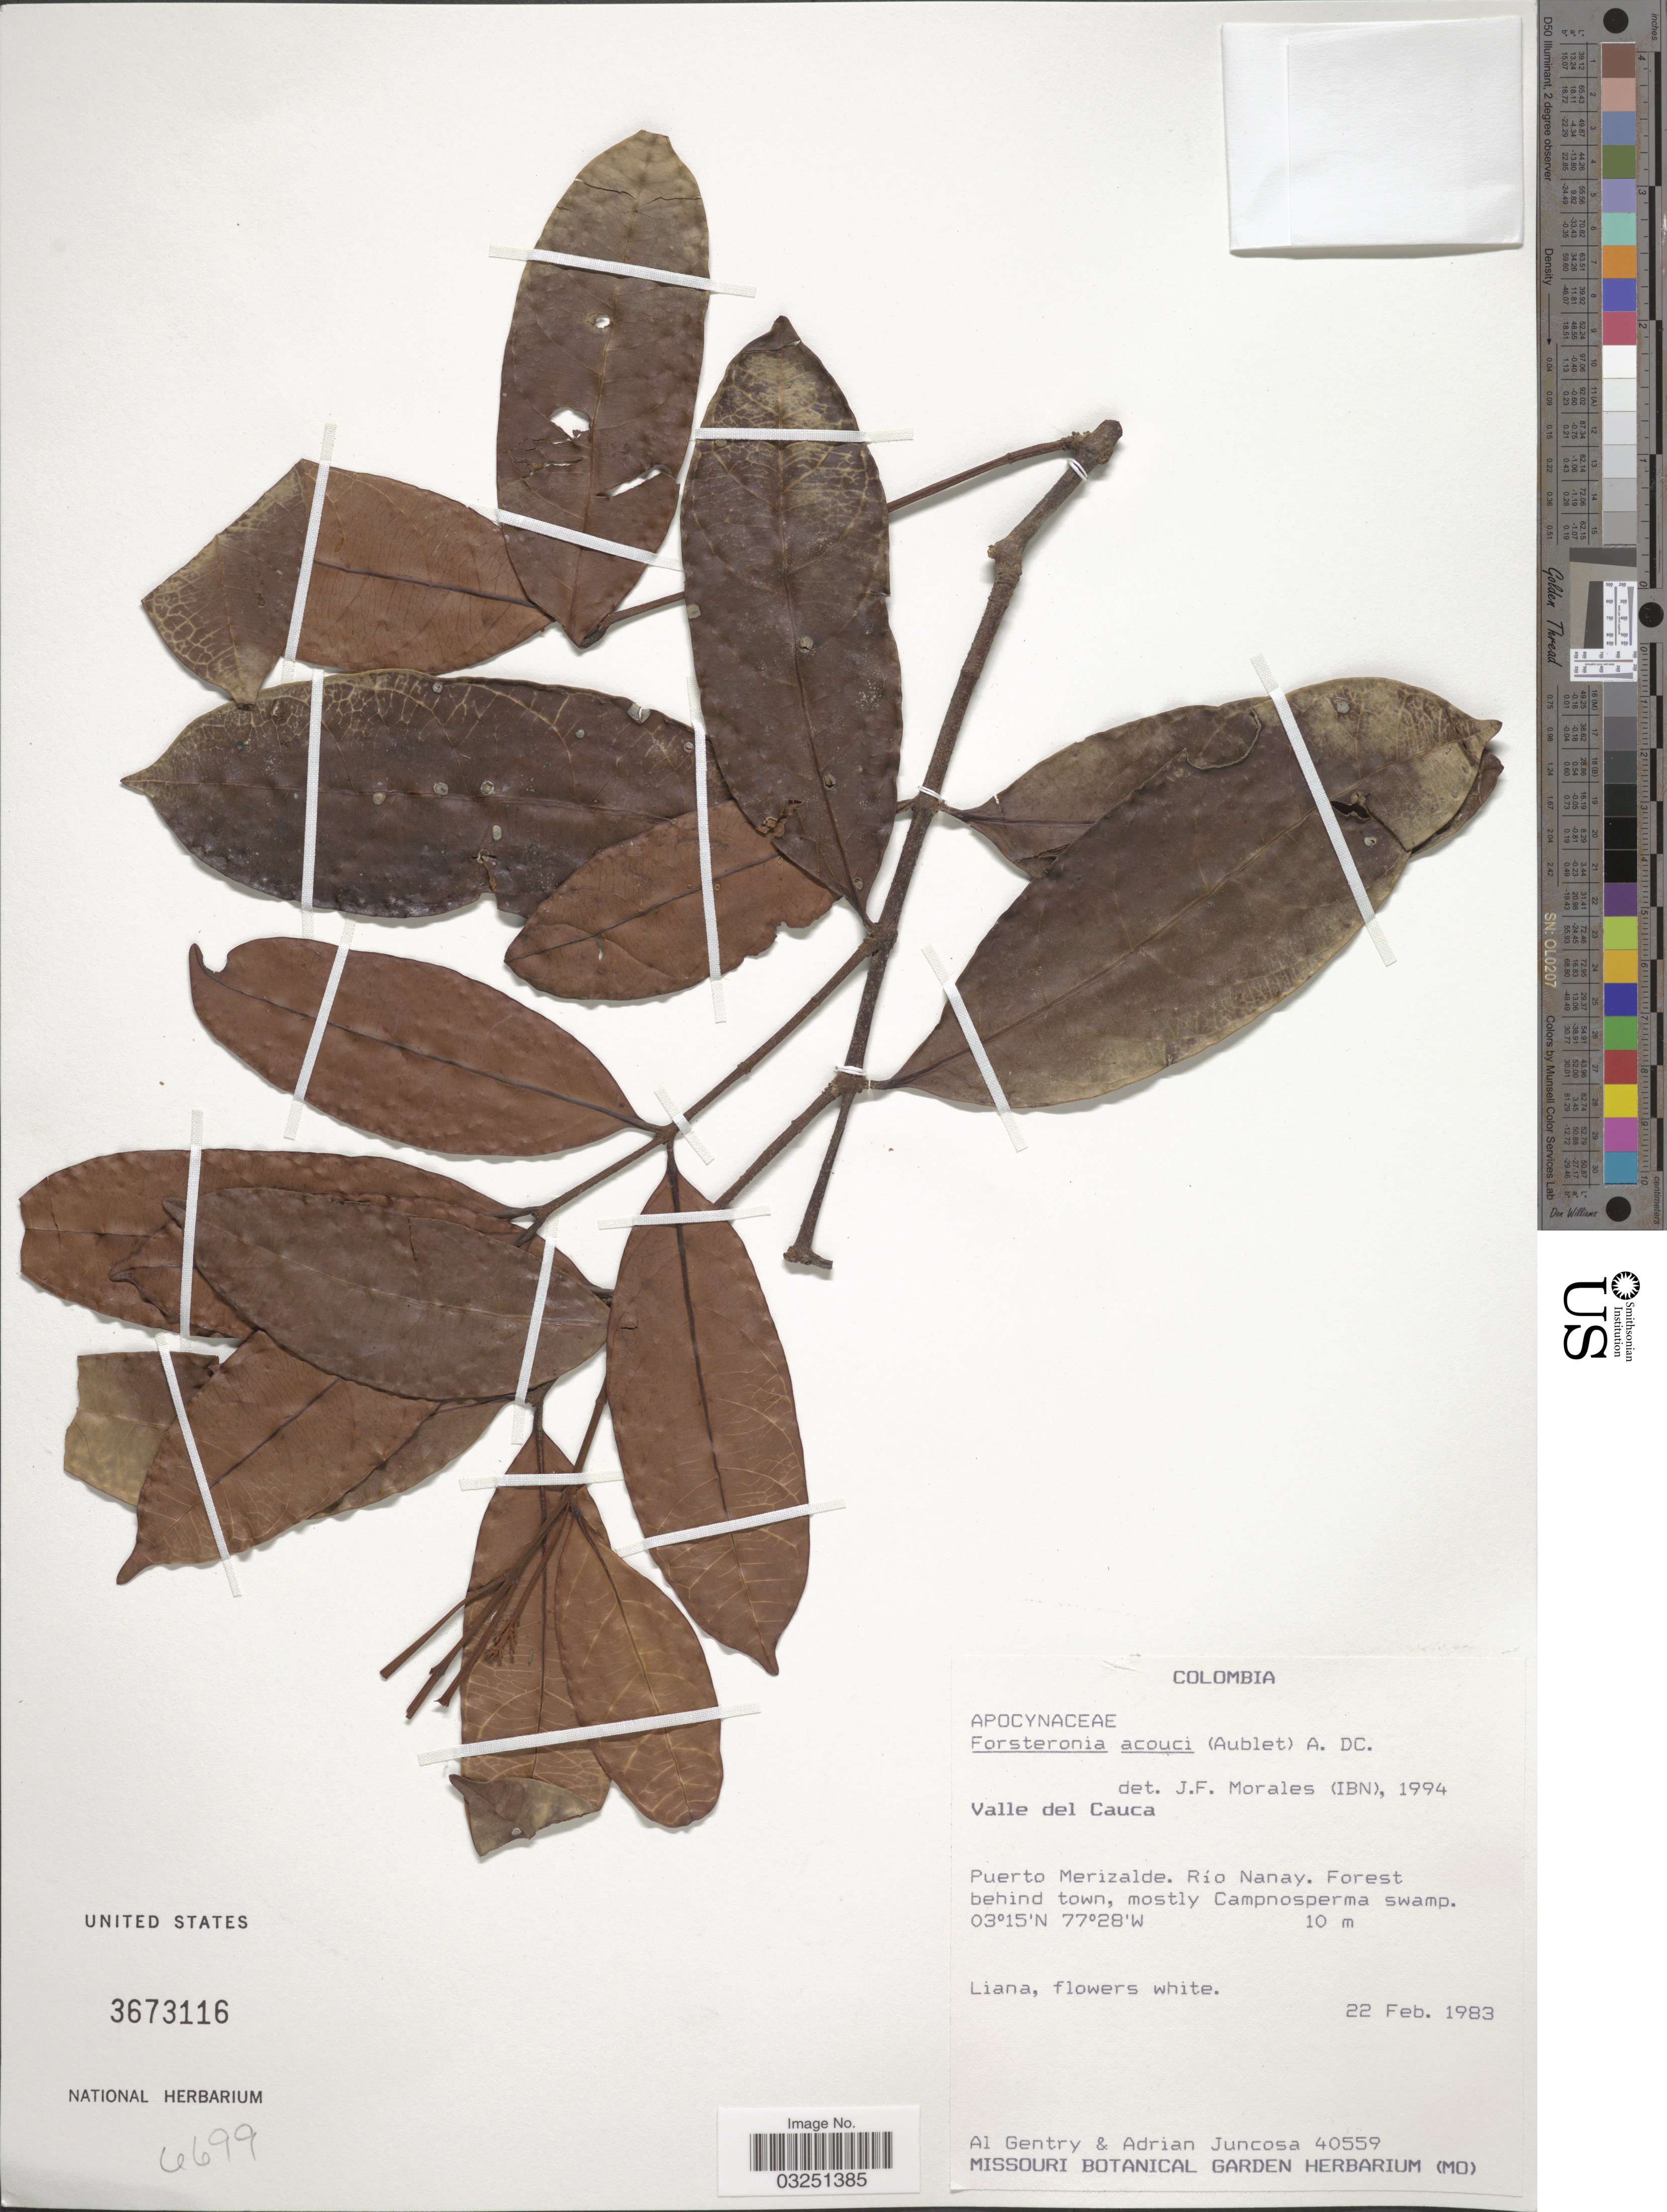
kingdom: Plantae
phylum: Tracheophyta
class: Magnoliopsida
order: Gentianales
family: Apocynaceae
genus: Forsteronia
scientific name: Forsteronia acouci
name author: (Aubl.) A. DC.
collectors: A. H. Gentry & A. Juncosa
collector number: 40559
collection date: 1983-02-22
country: Colombia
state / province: Cauca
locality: Valle del Cauca. Puerto Merizalde. Río Nanay. Forest behind town, mostly Campnosperma swamp.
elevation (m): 10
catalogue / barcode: US 3673116